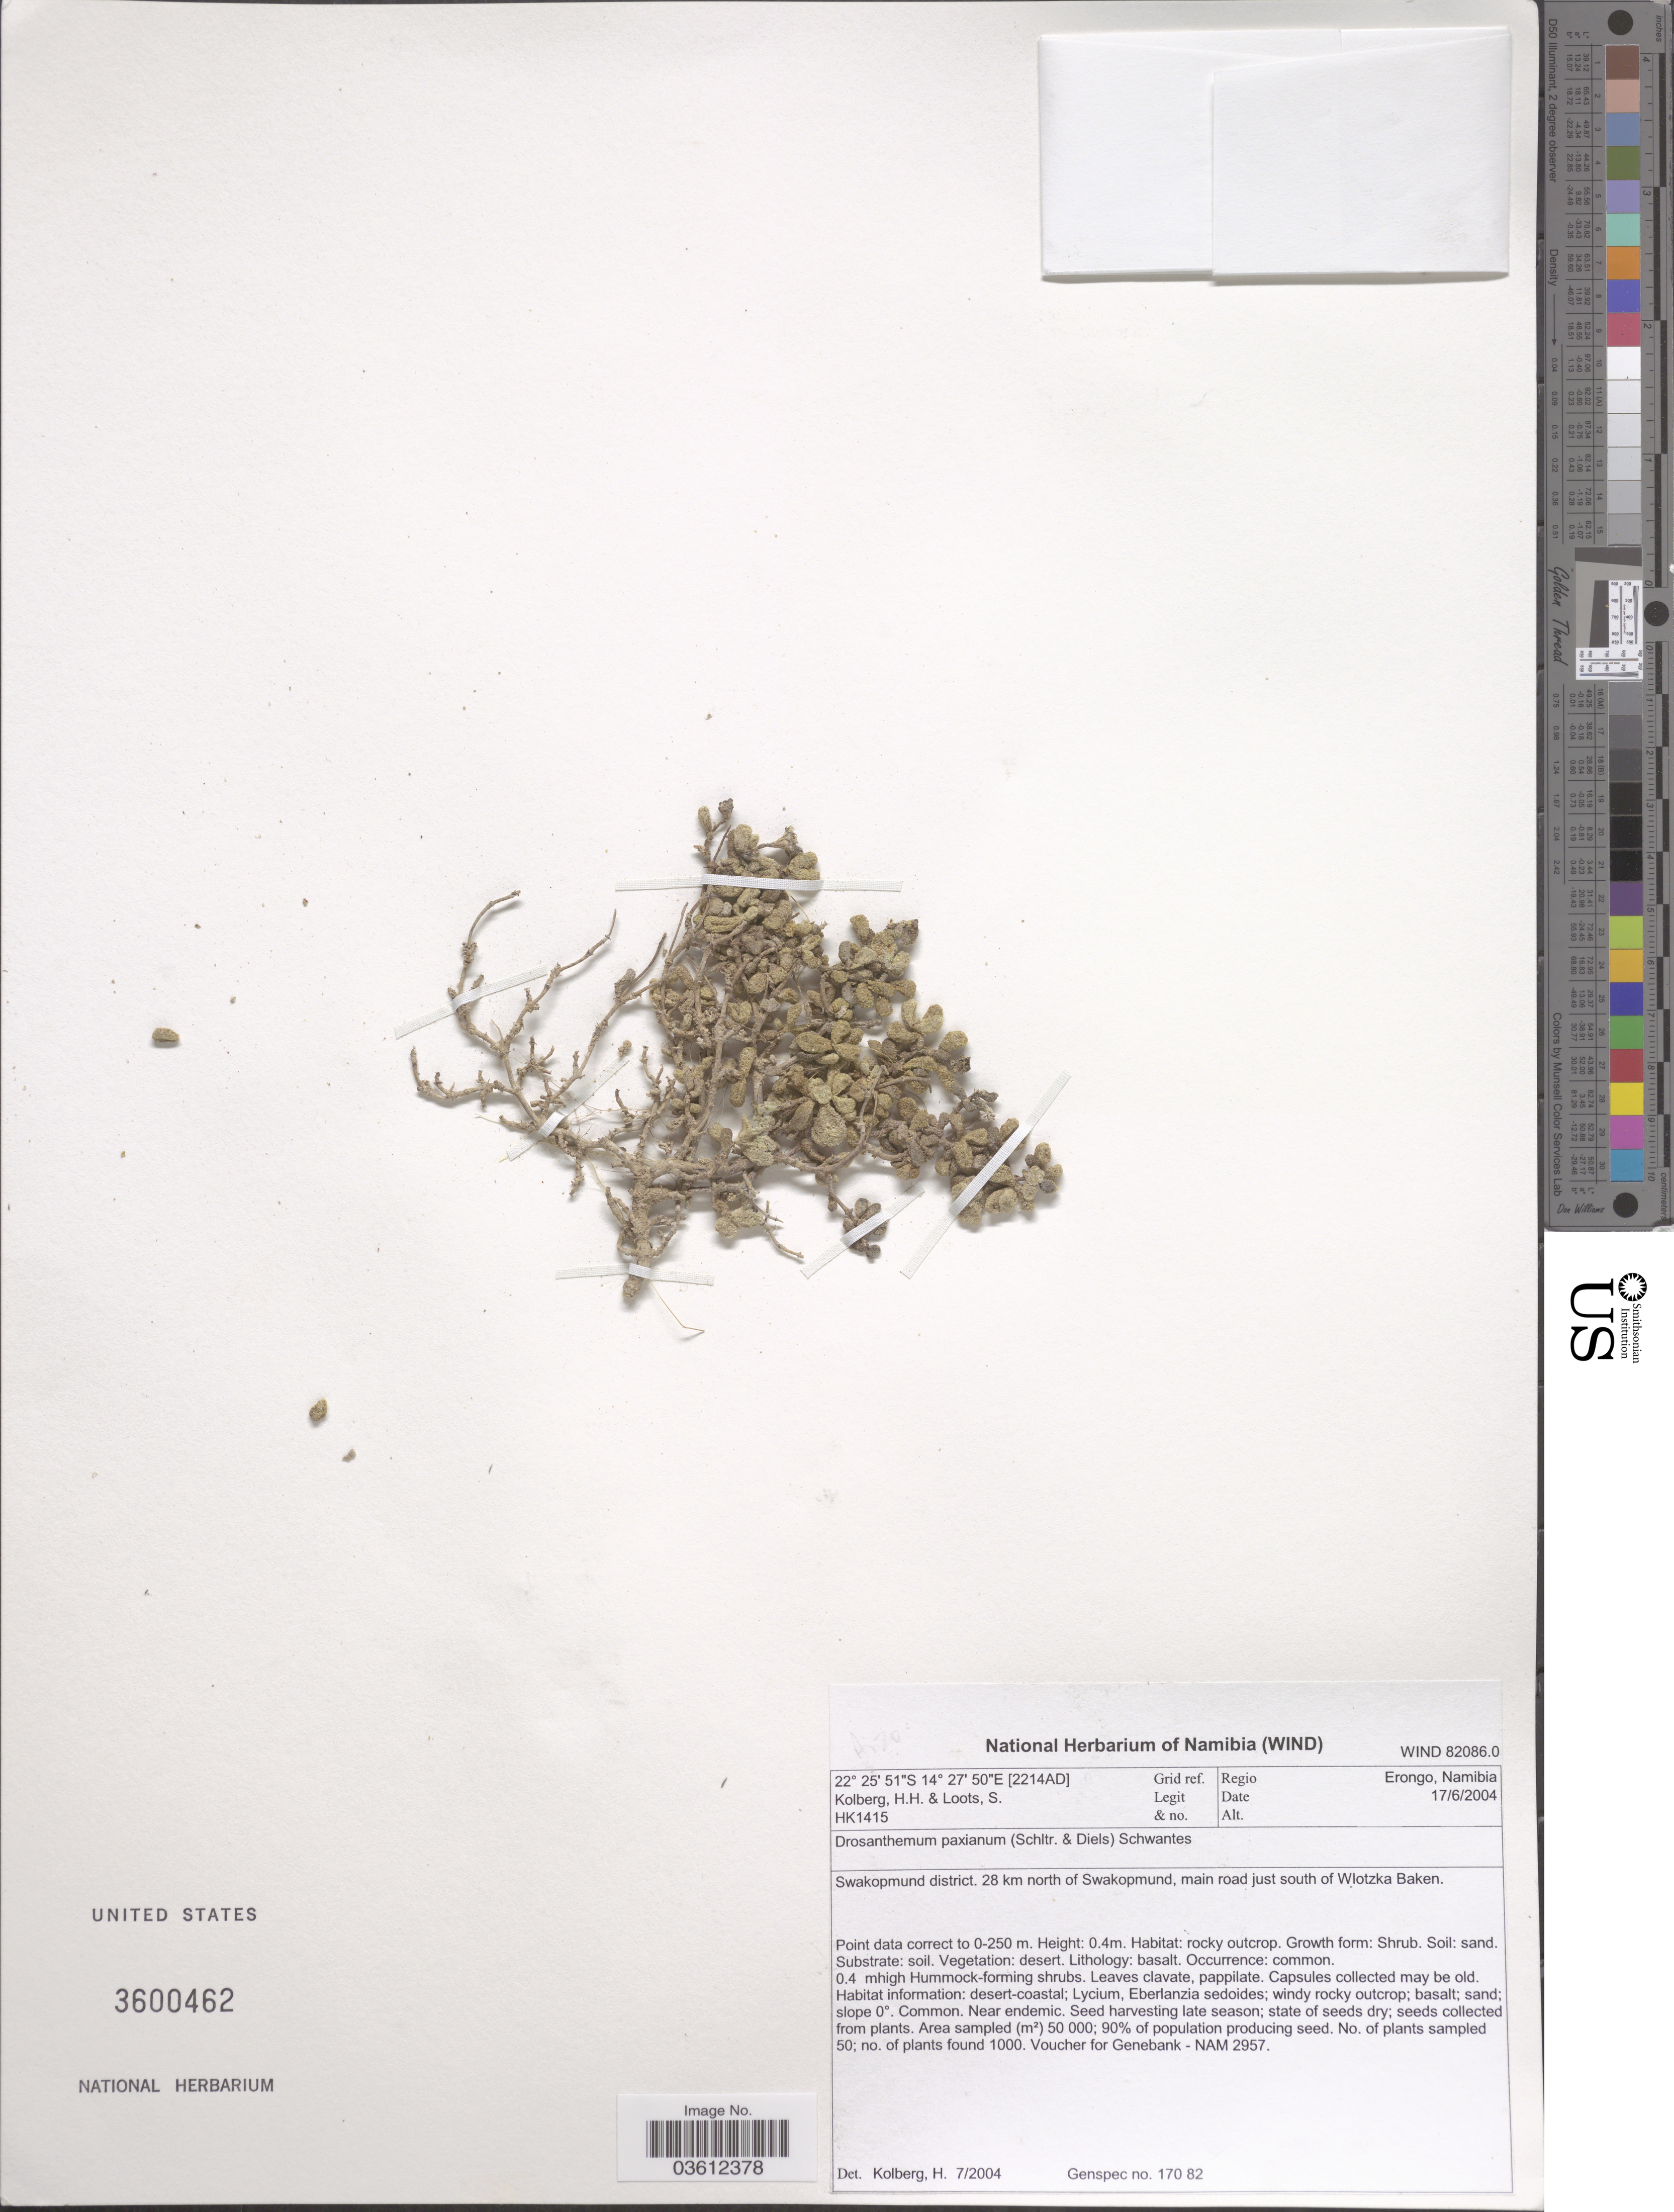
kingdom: Plantae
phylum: Tracheophyta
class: Magnoliopsida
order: Caryophyllales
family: Aizoaceae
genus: Drosanthemum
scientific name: Drosanthemum paxianum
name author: Schwantes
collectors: H. H. Kolberg & S. Loots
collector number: HK1415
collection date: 2004-06-17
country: Namibia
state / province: Erongo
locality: Grid ref. [2214AD]. Regio Erongo. Swakopmund district, 28 km north of Swakopmund, main road just south of Wlotzka Baken.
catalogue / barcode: US 3600462